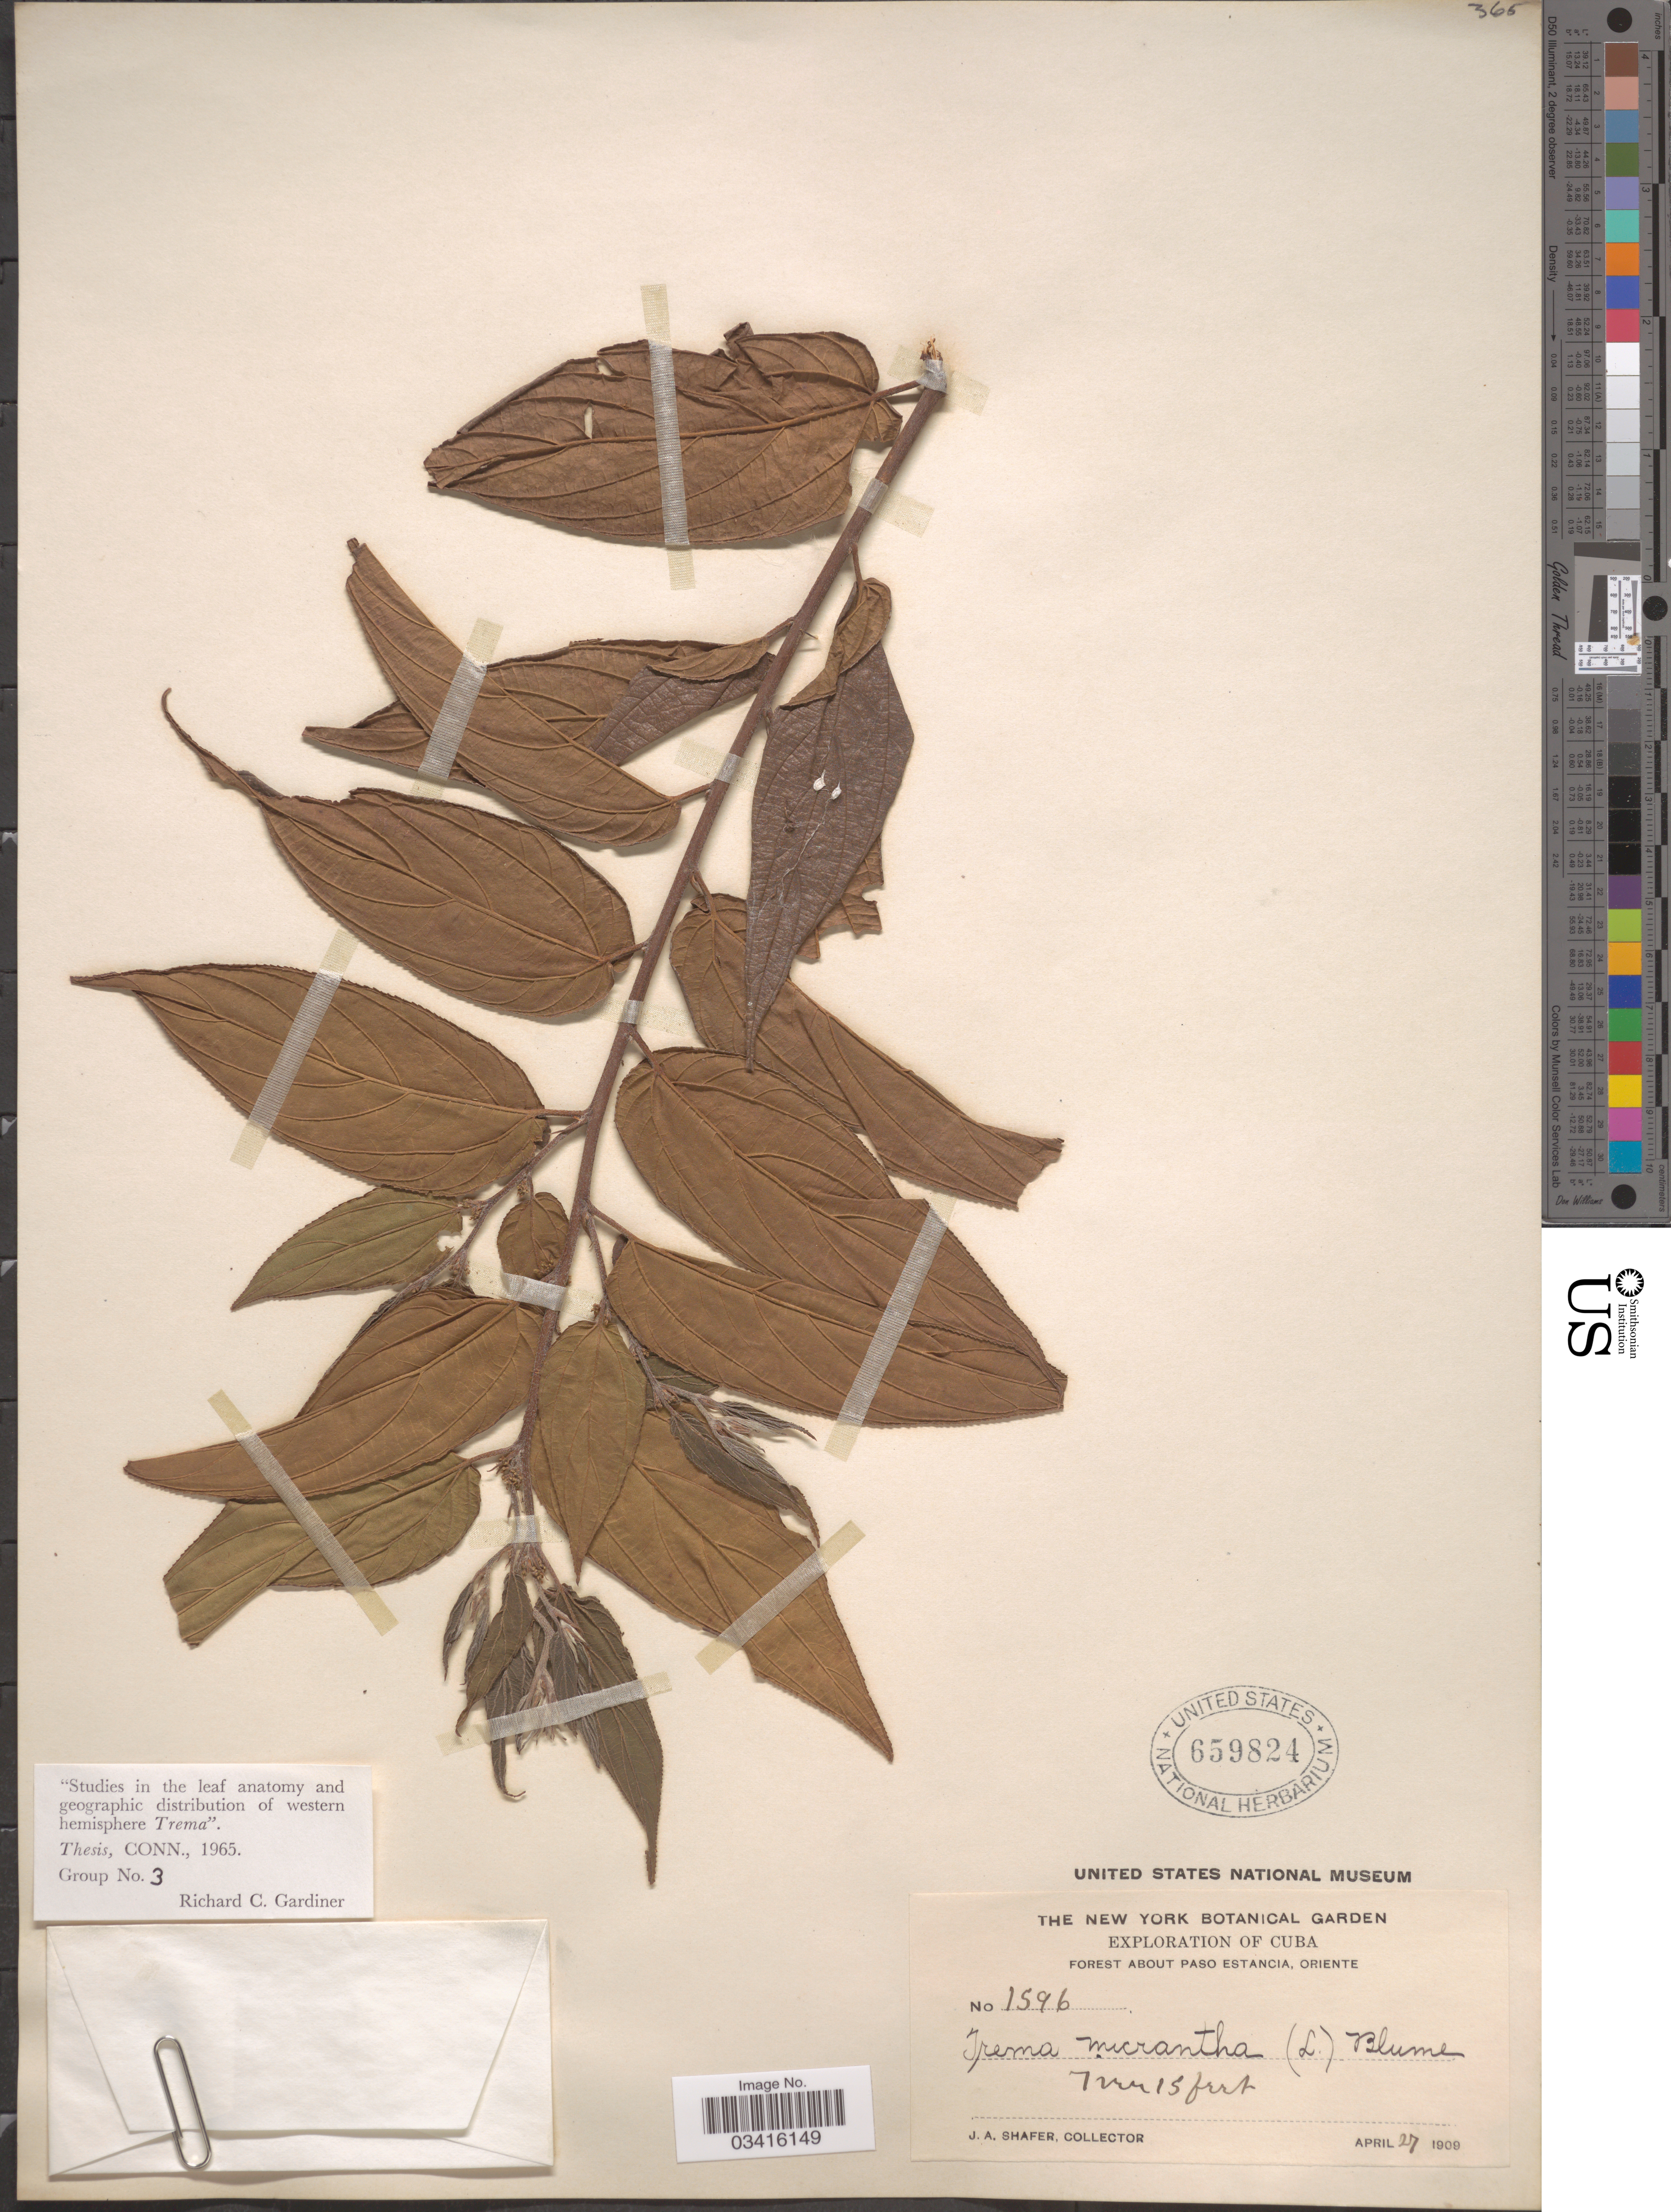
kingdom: Plantae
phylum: Tracheophyta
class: Magnoliopsida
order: Rosales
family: Cannabaceae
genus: Trema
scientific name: Trema micranthum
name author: (L.) Blume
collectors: J. A. Shafer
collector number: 1596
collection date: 1909-04-27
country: Cuba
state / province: Oriente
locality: Forest about Paso Estancia.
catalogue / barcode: US 659824